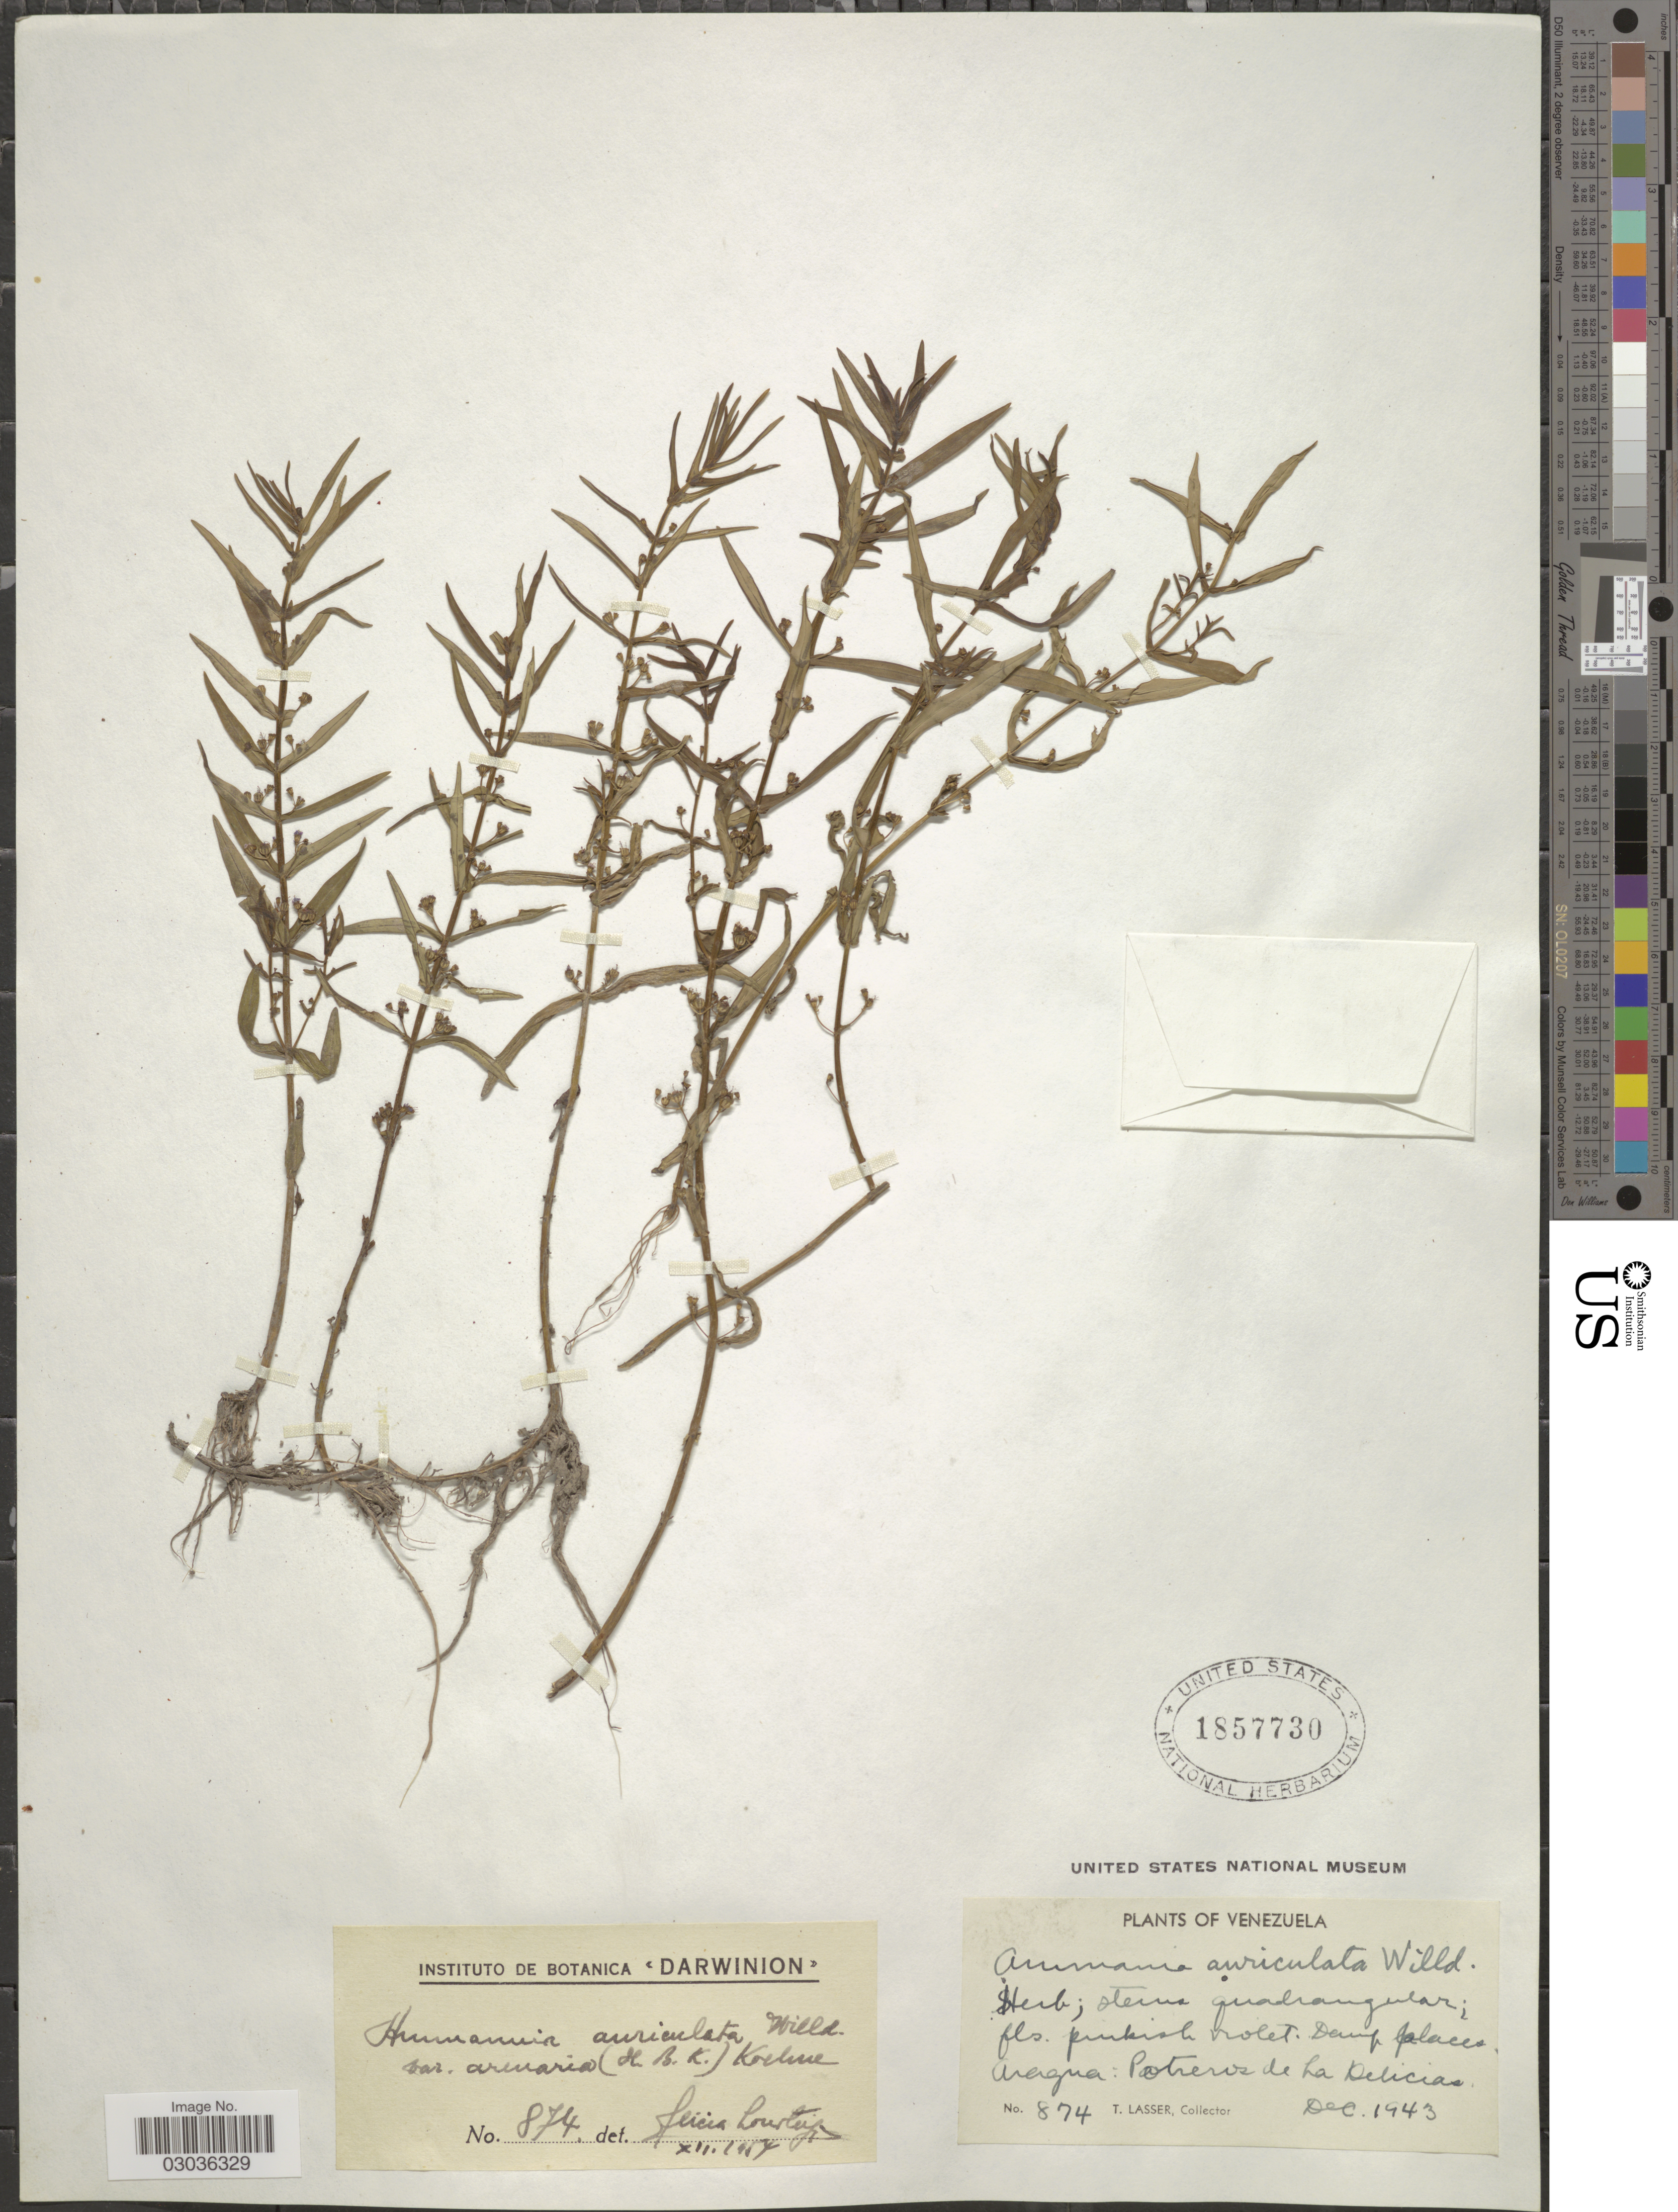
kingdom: Plantae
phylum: Tracheophyta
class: Magnoliopsida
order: Myrtales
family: Lythraceae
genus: Ammannia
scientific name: Ammannia auriculata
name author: Willd.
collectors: T. Lasser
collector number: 874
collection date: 1943-12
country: Venezuela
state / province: Aragua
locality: Potreros de La Delicias.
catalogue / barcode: US 1857730